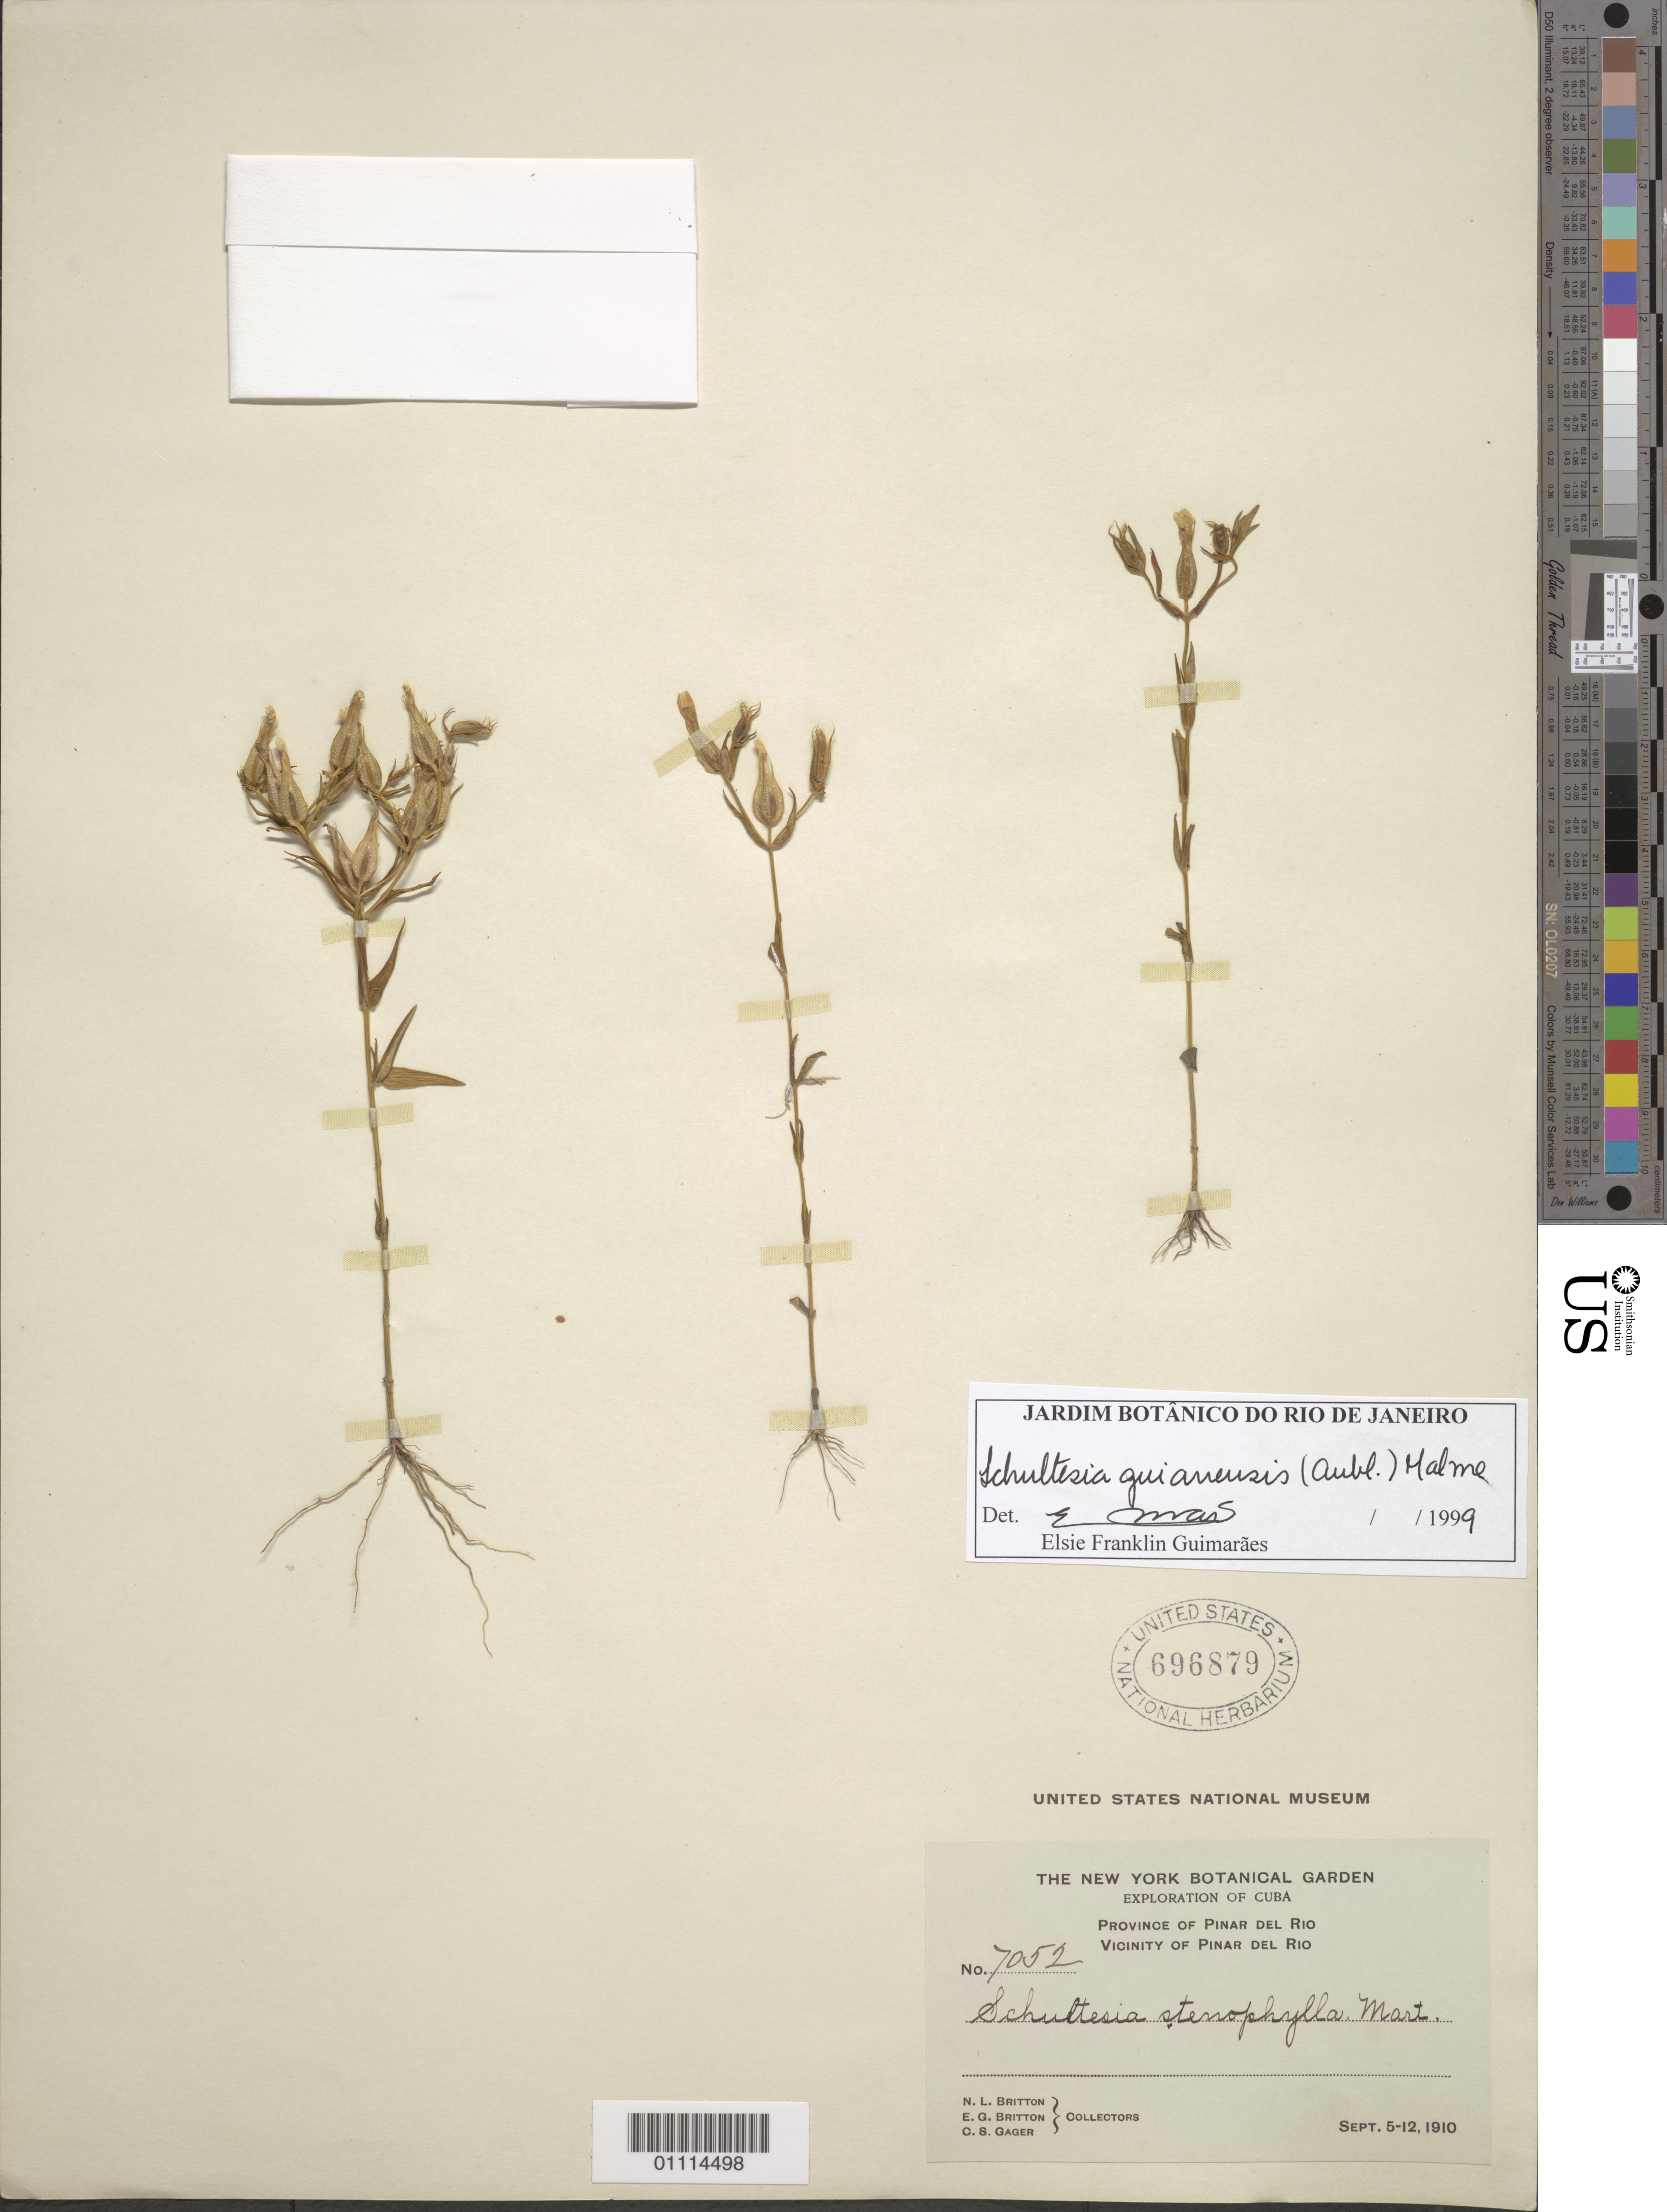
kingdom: Plantae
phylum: Tracheophyta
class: Magnoliopsida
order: Gentianales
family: Gentianaceae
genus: Schultesia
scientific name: Schultesia guianensis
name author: (Aubl.) Malme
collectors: N. Britton, E. G. Britton & C. Gager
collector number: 7052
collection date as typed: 05 Sep 1910 to 12 Sep 1910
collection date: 1910-09-05/1910-09-12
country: Cuba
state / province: Pinar del Rio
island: Cuba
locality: Vicinity of Pinar del Rio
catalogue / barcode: US 696879